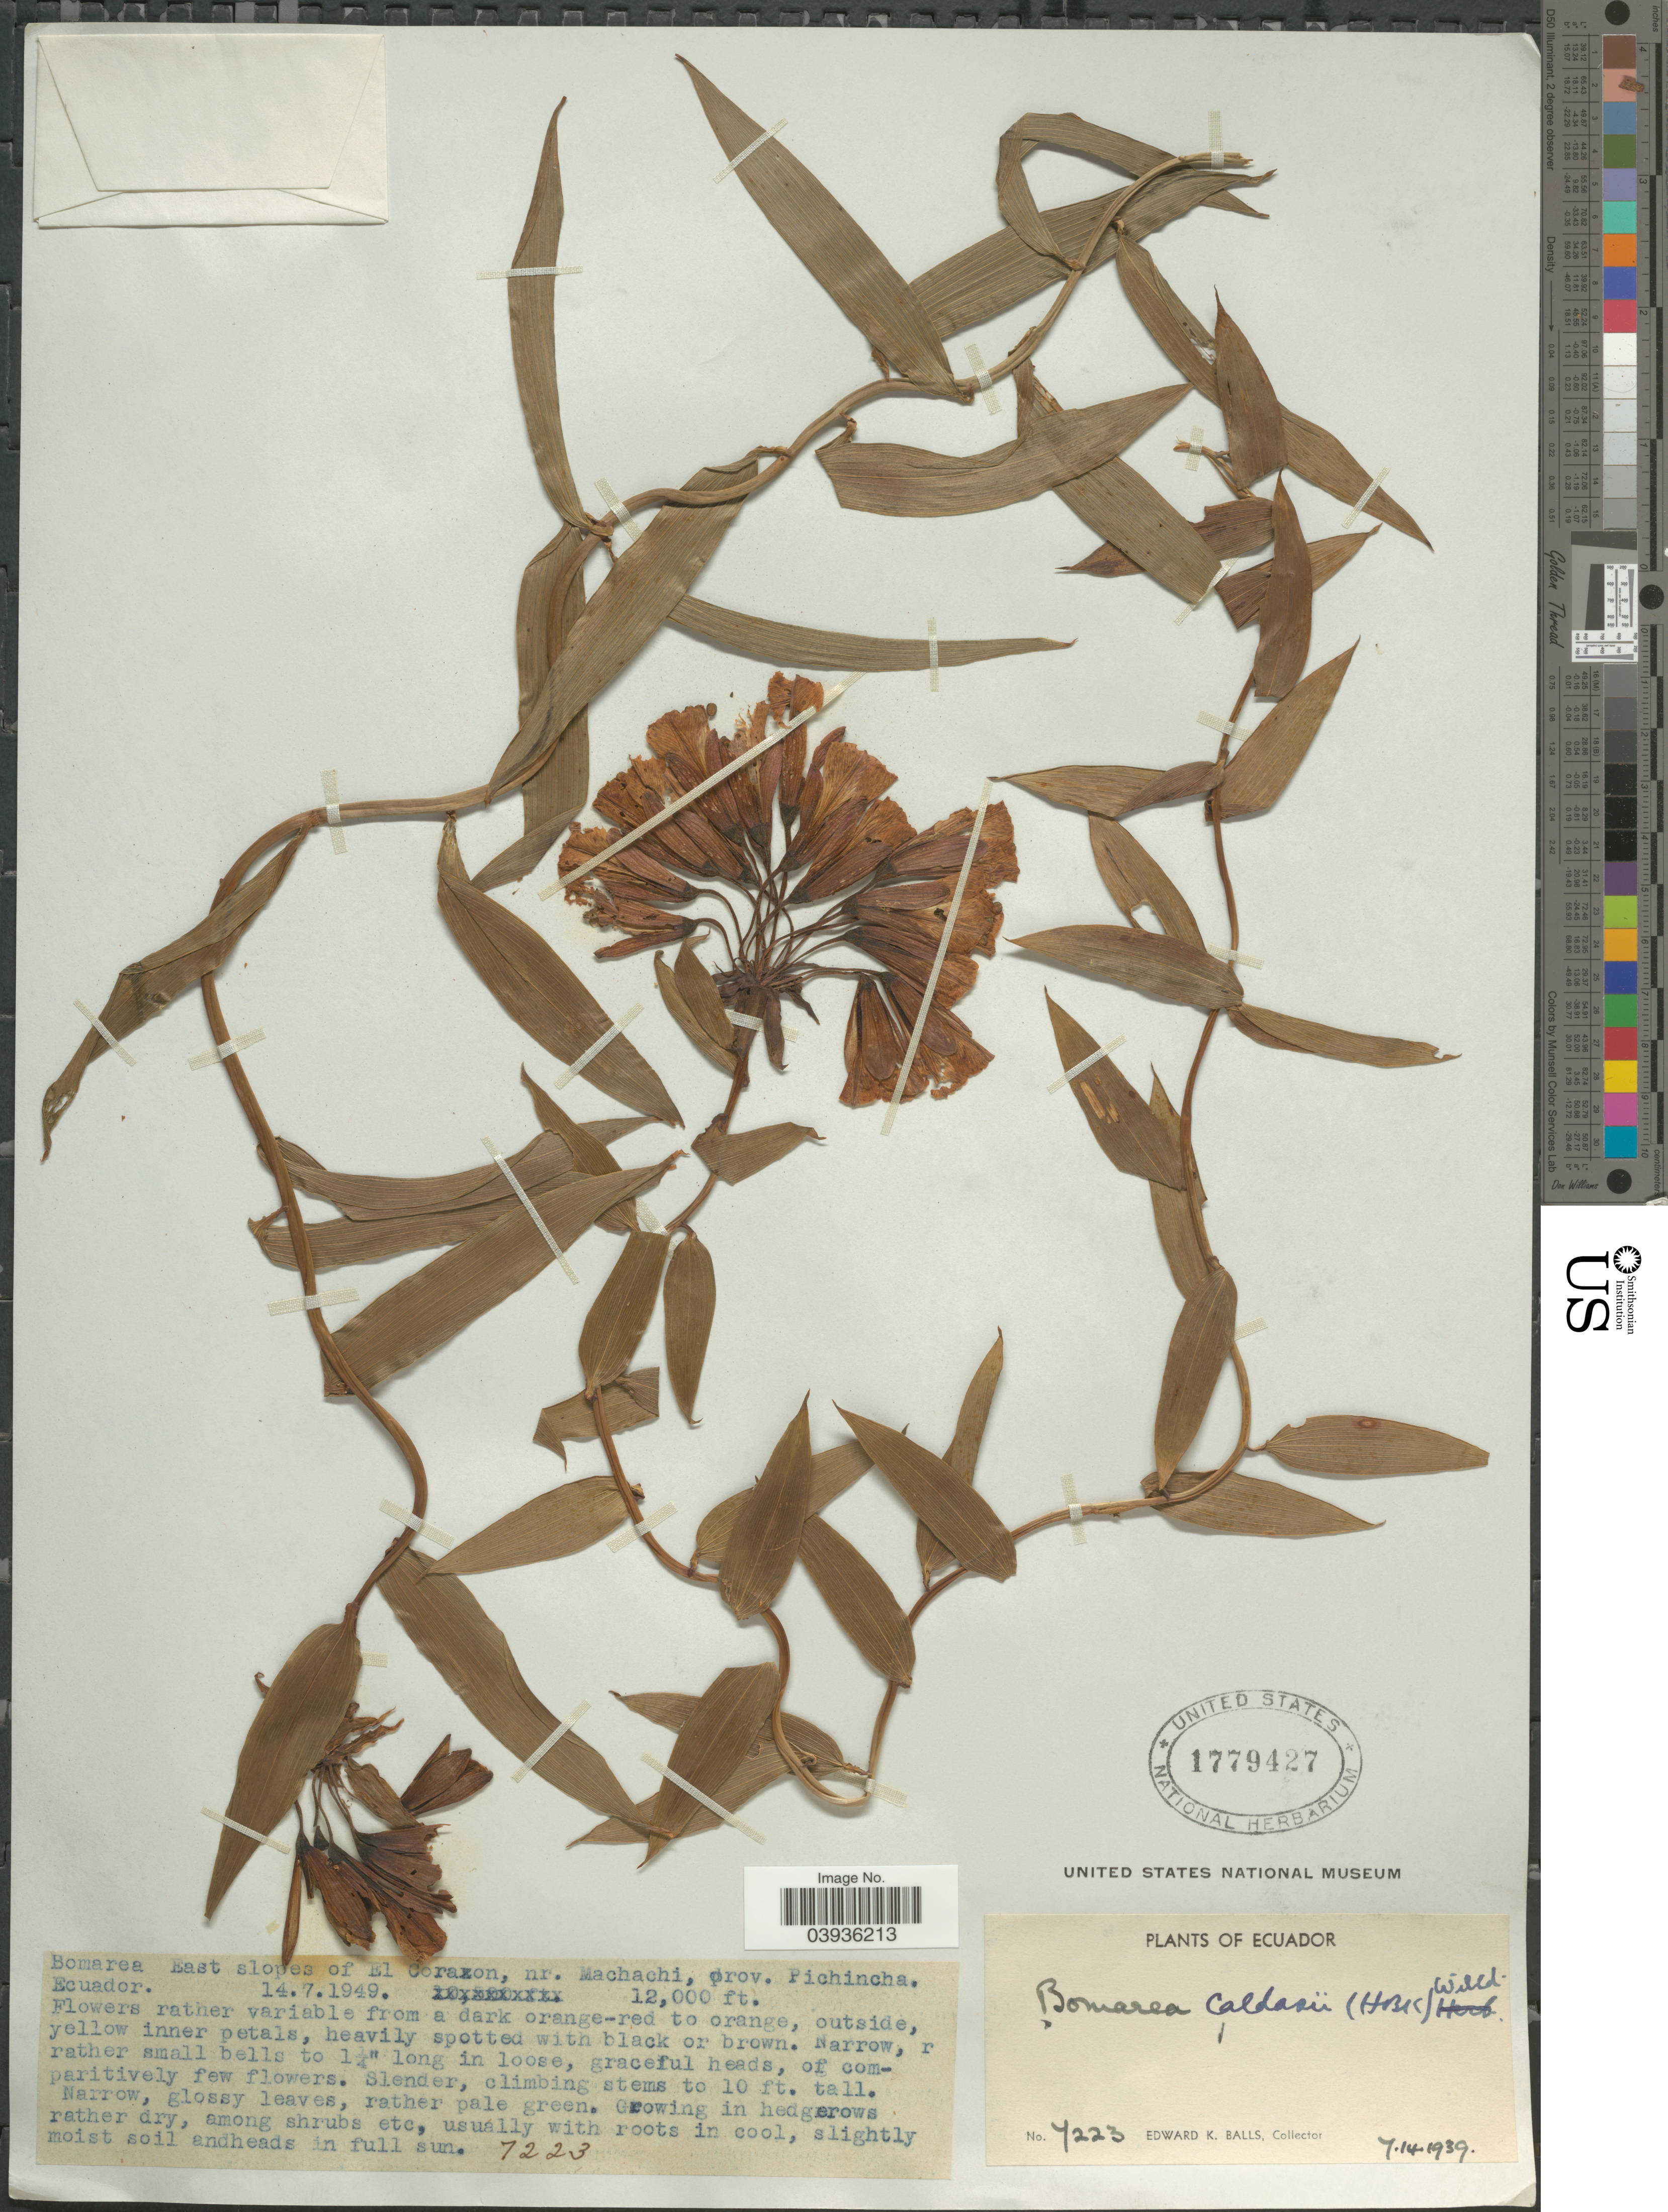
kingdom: Plantae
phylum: Tracheophyta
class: Liliopsida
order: Liliales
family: Alstroemeriaceae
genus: Bomarea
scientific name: Bomarea caldasii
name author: (Kunth) Asch. & Graebener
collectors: E. K. Balls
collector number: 7223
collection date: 1939-07-14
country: Ecuador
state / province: Pichincha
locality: East slopes of El Corazon, nr. Machachi.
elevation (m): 3658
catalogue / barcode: US 1779427